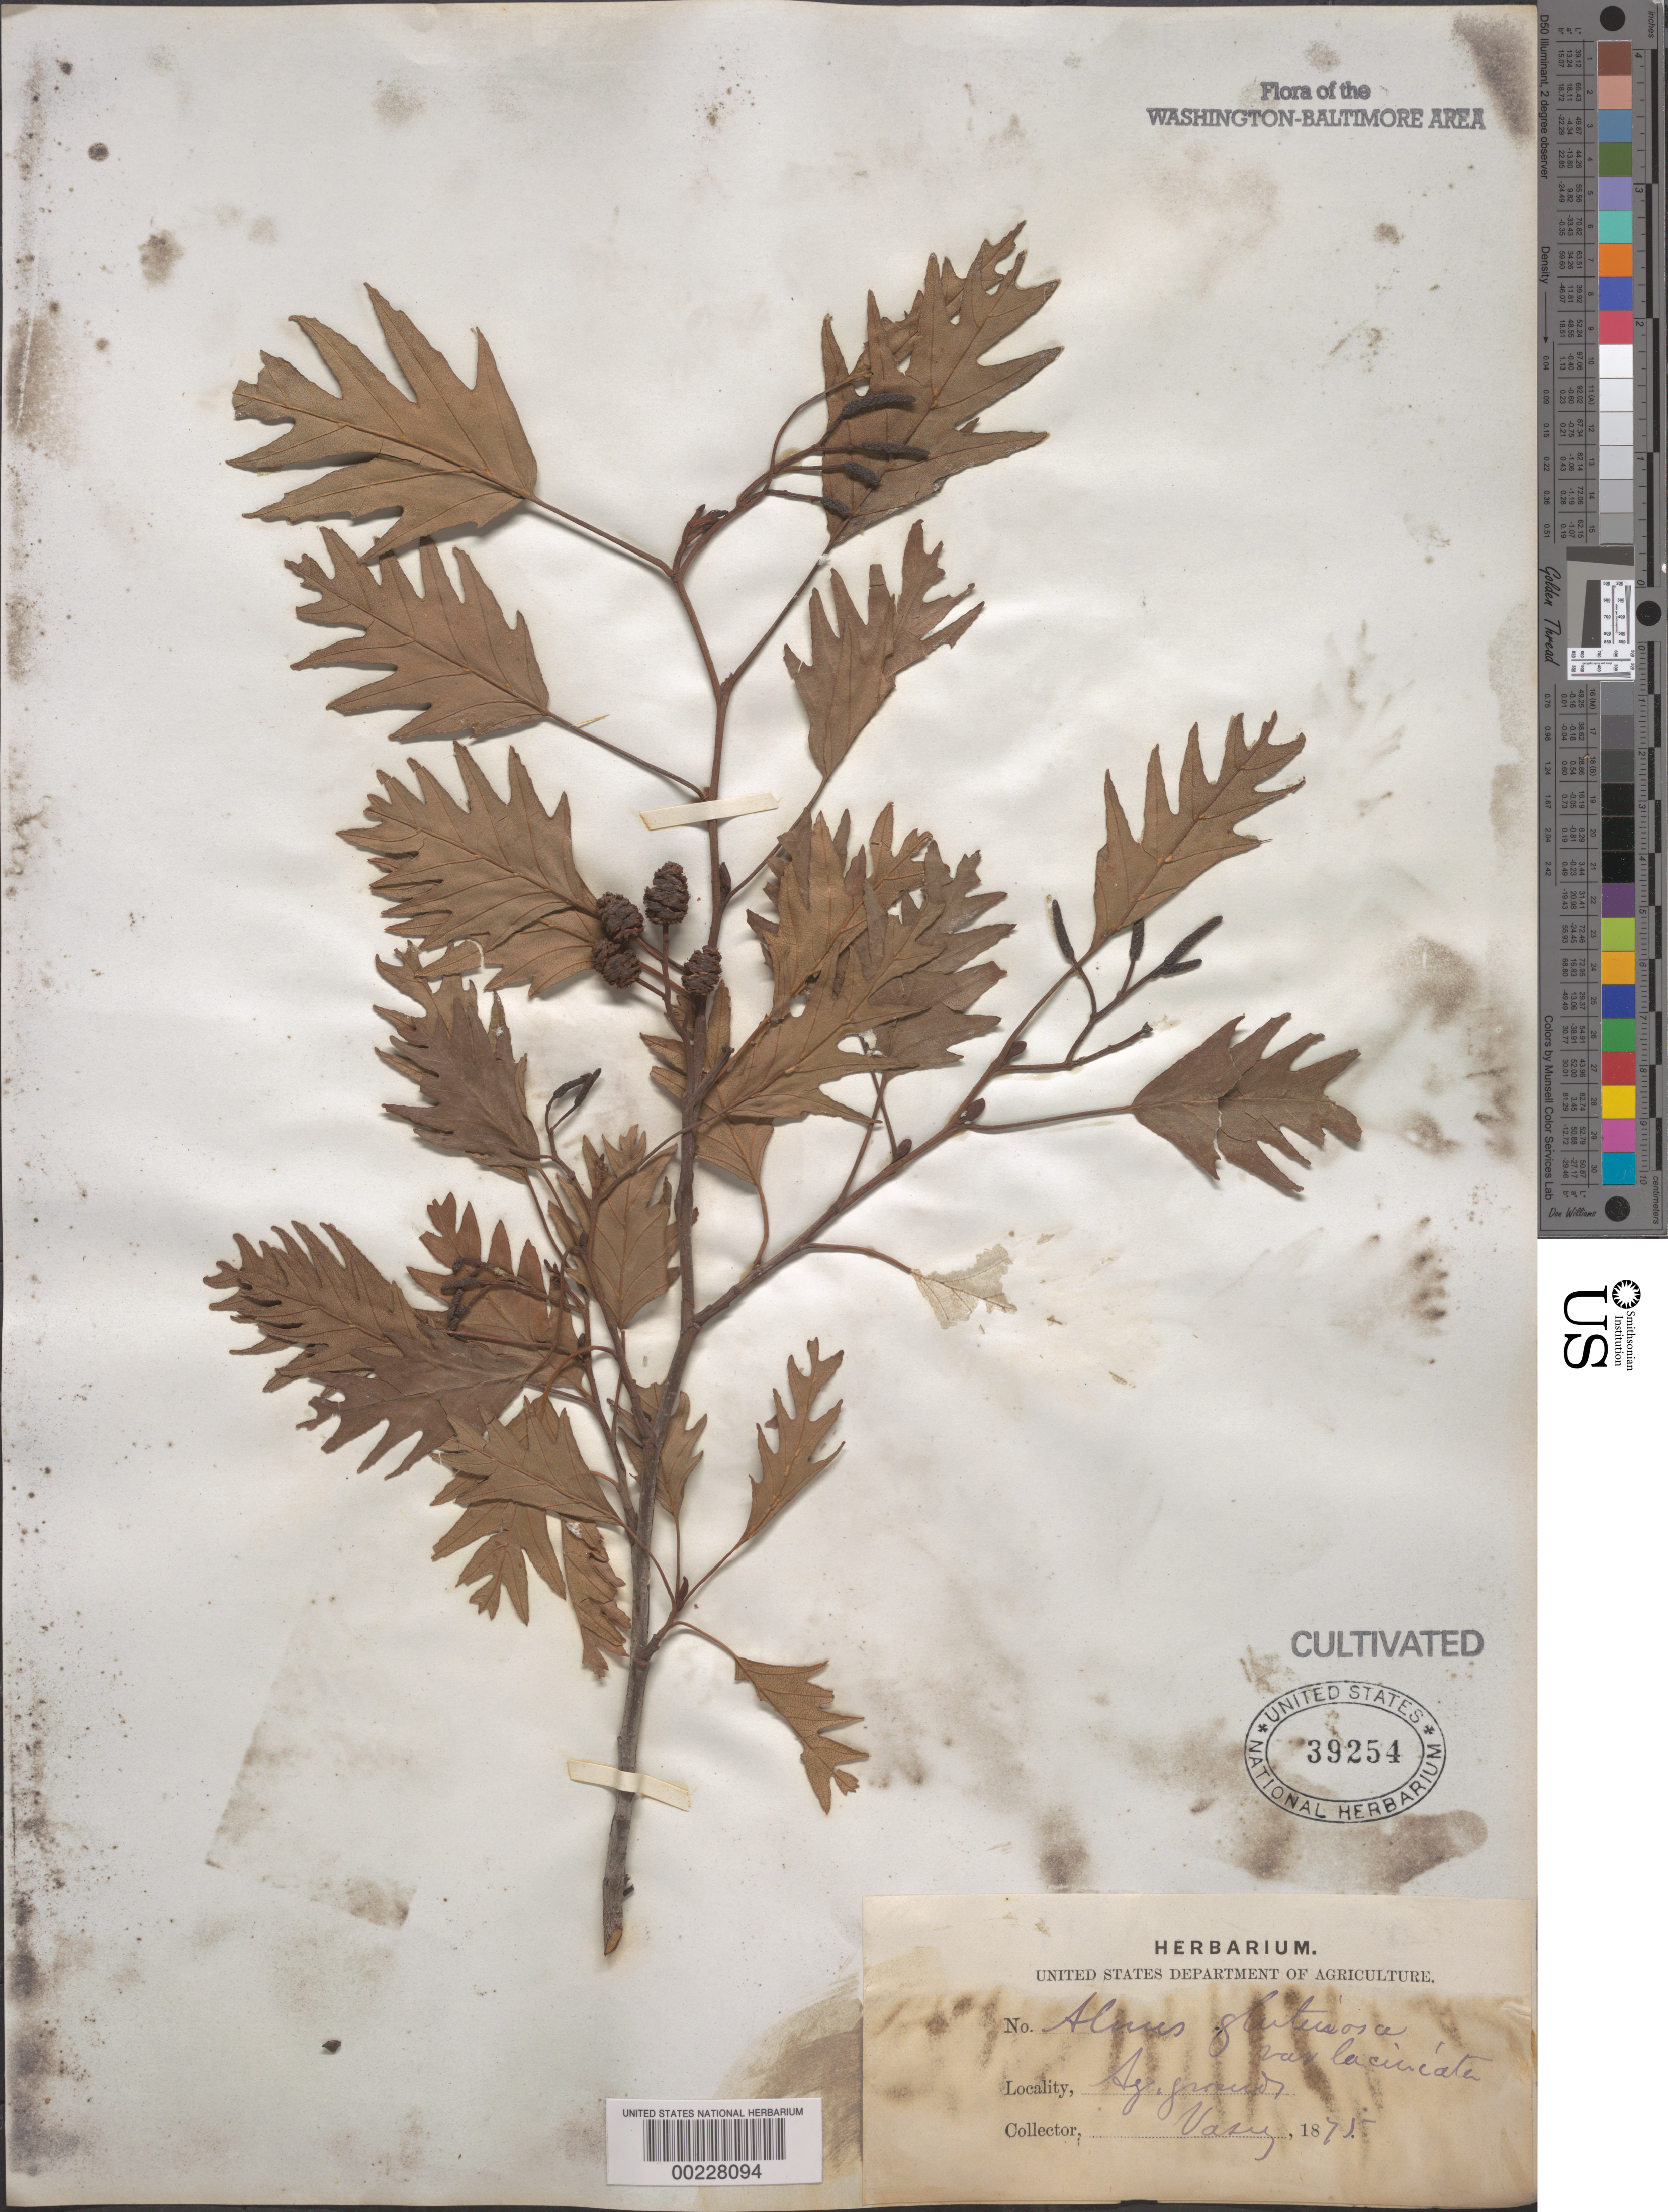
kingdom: Plantae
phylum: Tracheophyta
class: Magnoliopsida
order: Fagales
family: Betulaceae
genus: Alnus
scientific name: Alnus glutinosa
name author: (L.) Gaertn.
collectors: G. R. Vasey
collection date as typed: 1875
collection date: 1875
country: United States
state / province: District of Columbia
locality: Agricultural grounds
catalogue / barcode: US 39254